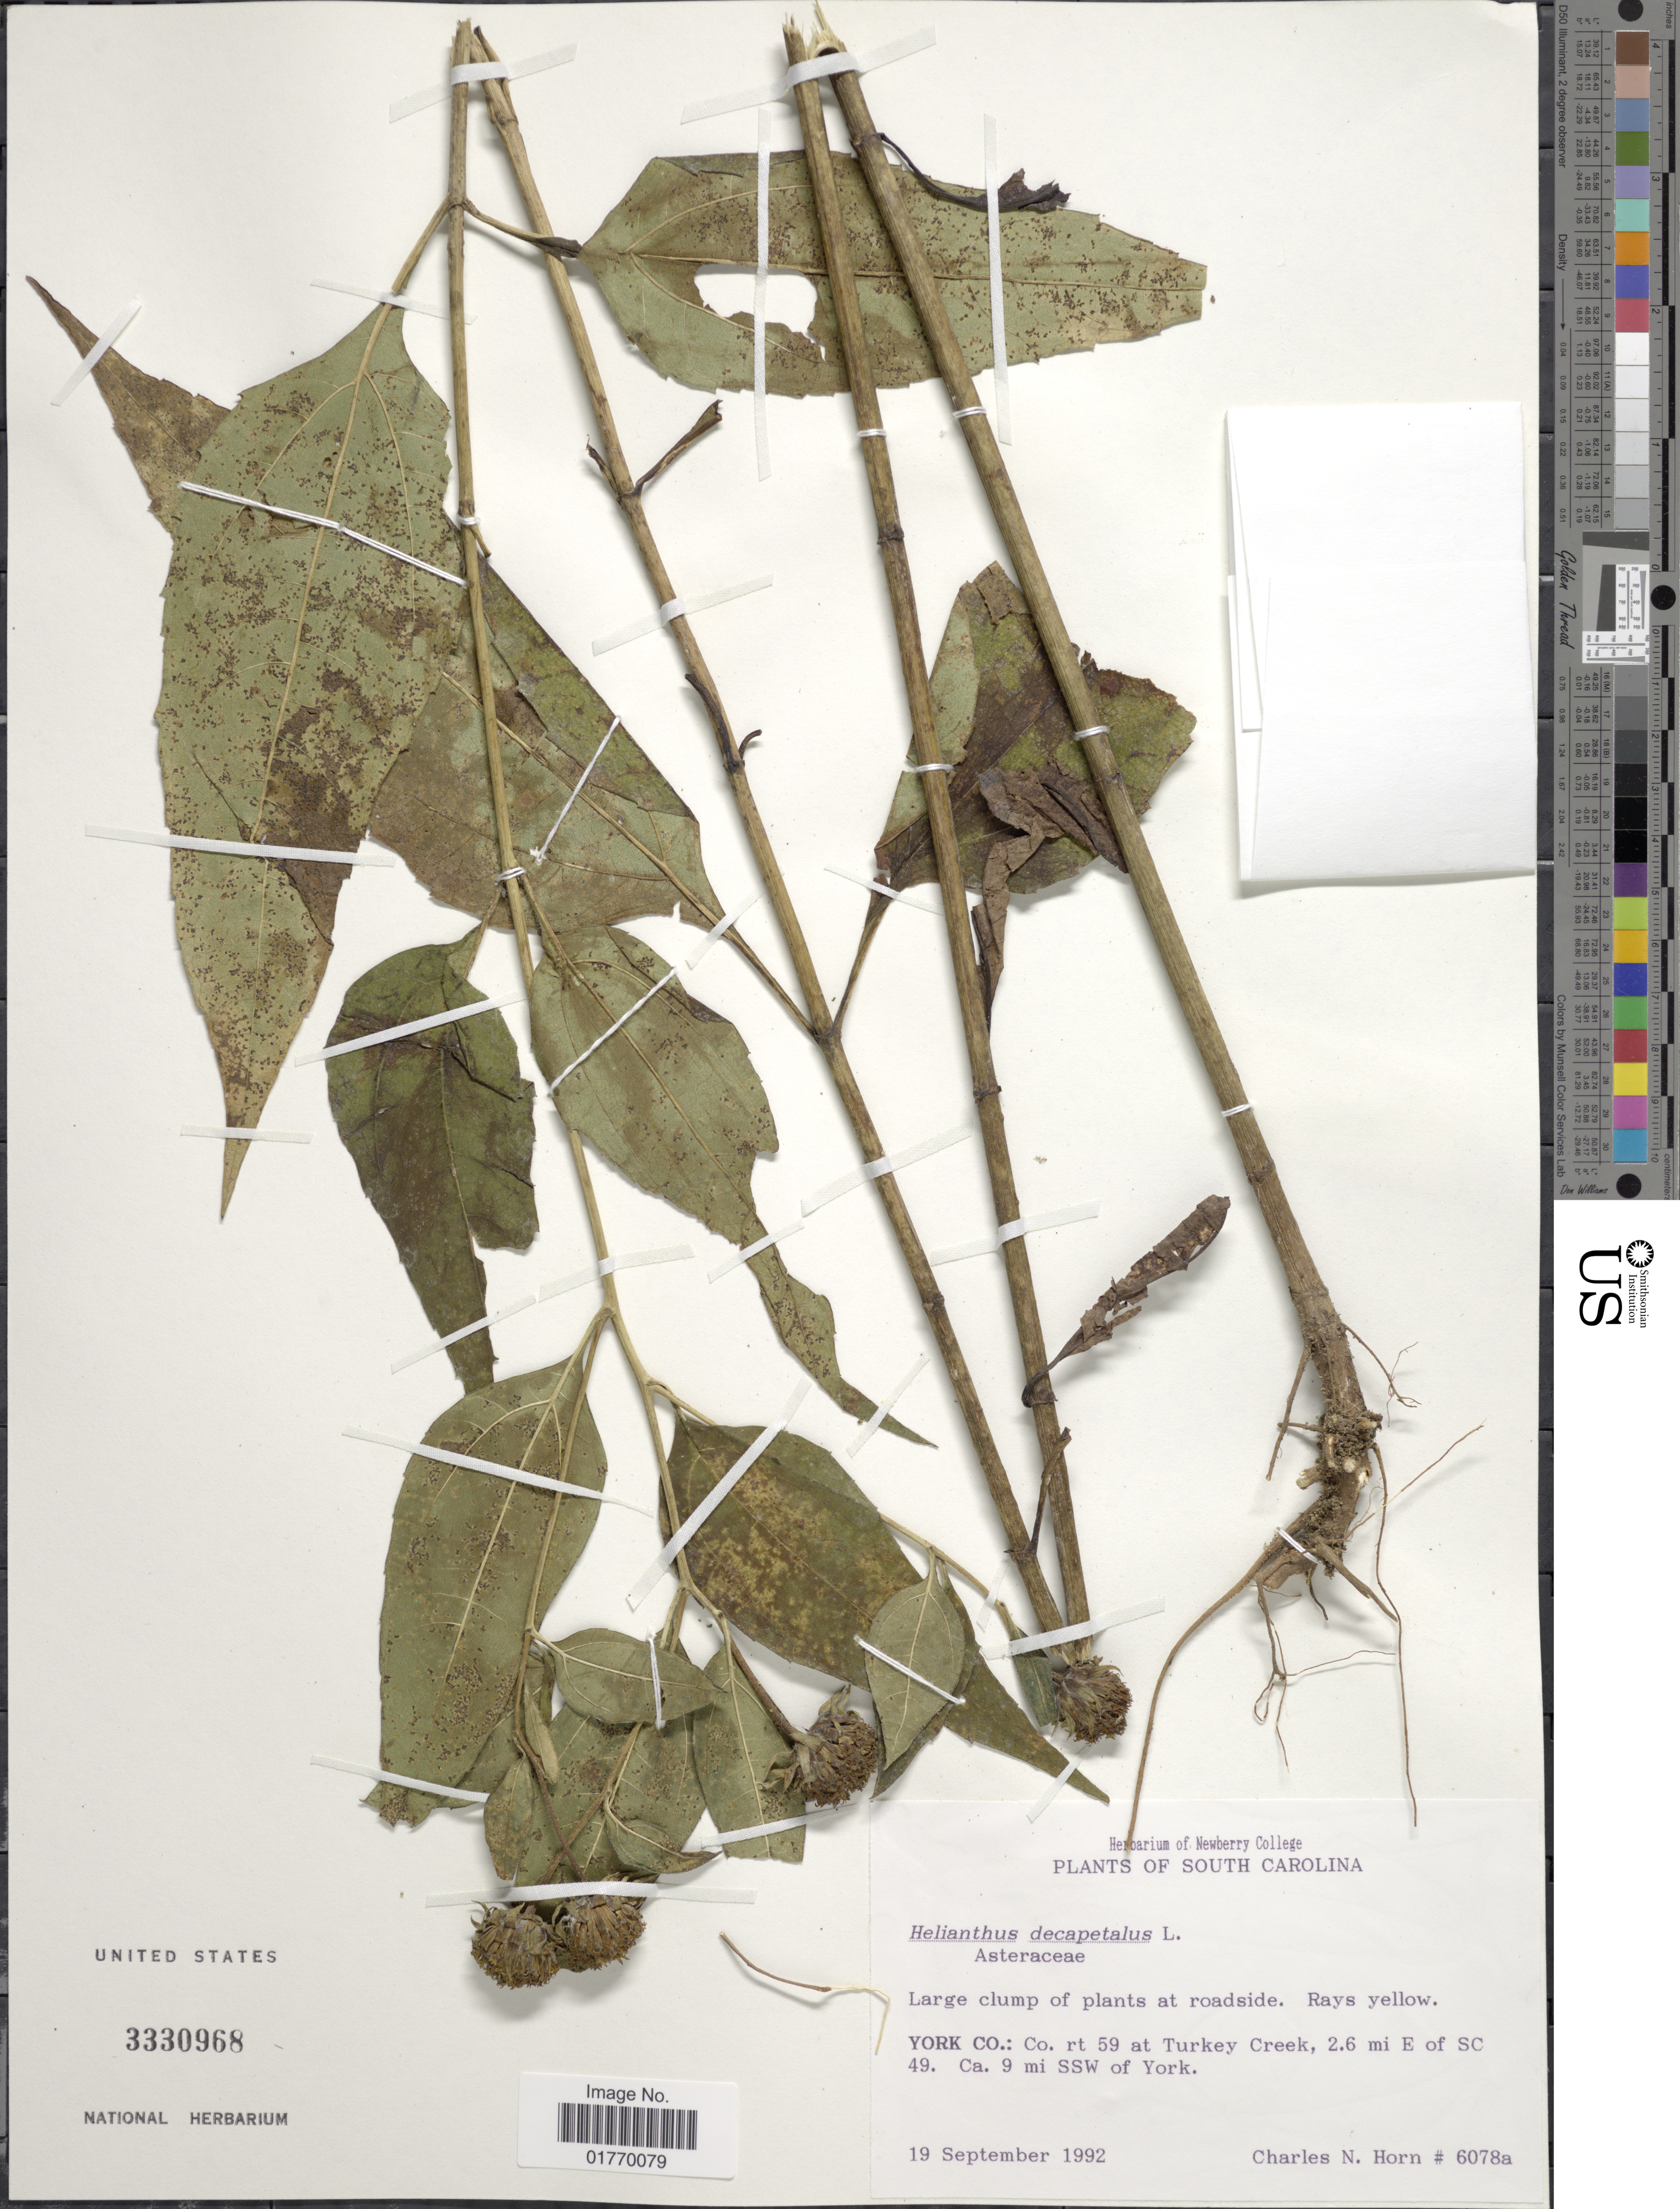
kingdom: Plantae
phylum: Tracheophyta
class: Magnoliopsida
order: Asterales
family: Asteraceae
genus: Helianthus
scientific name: Helianthus decapetalus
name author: L.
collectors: C. N. Horn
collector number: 6078a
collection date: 1992-09-19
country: United States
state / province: South Carolina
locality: York Co.: Co. rt 59 at Turkey Creek, 2.6 mi E of SC 49, 9 mi SSW of York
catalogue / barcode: US 3330968